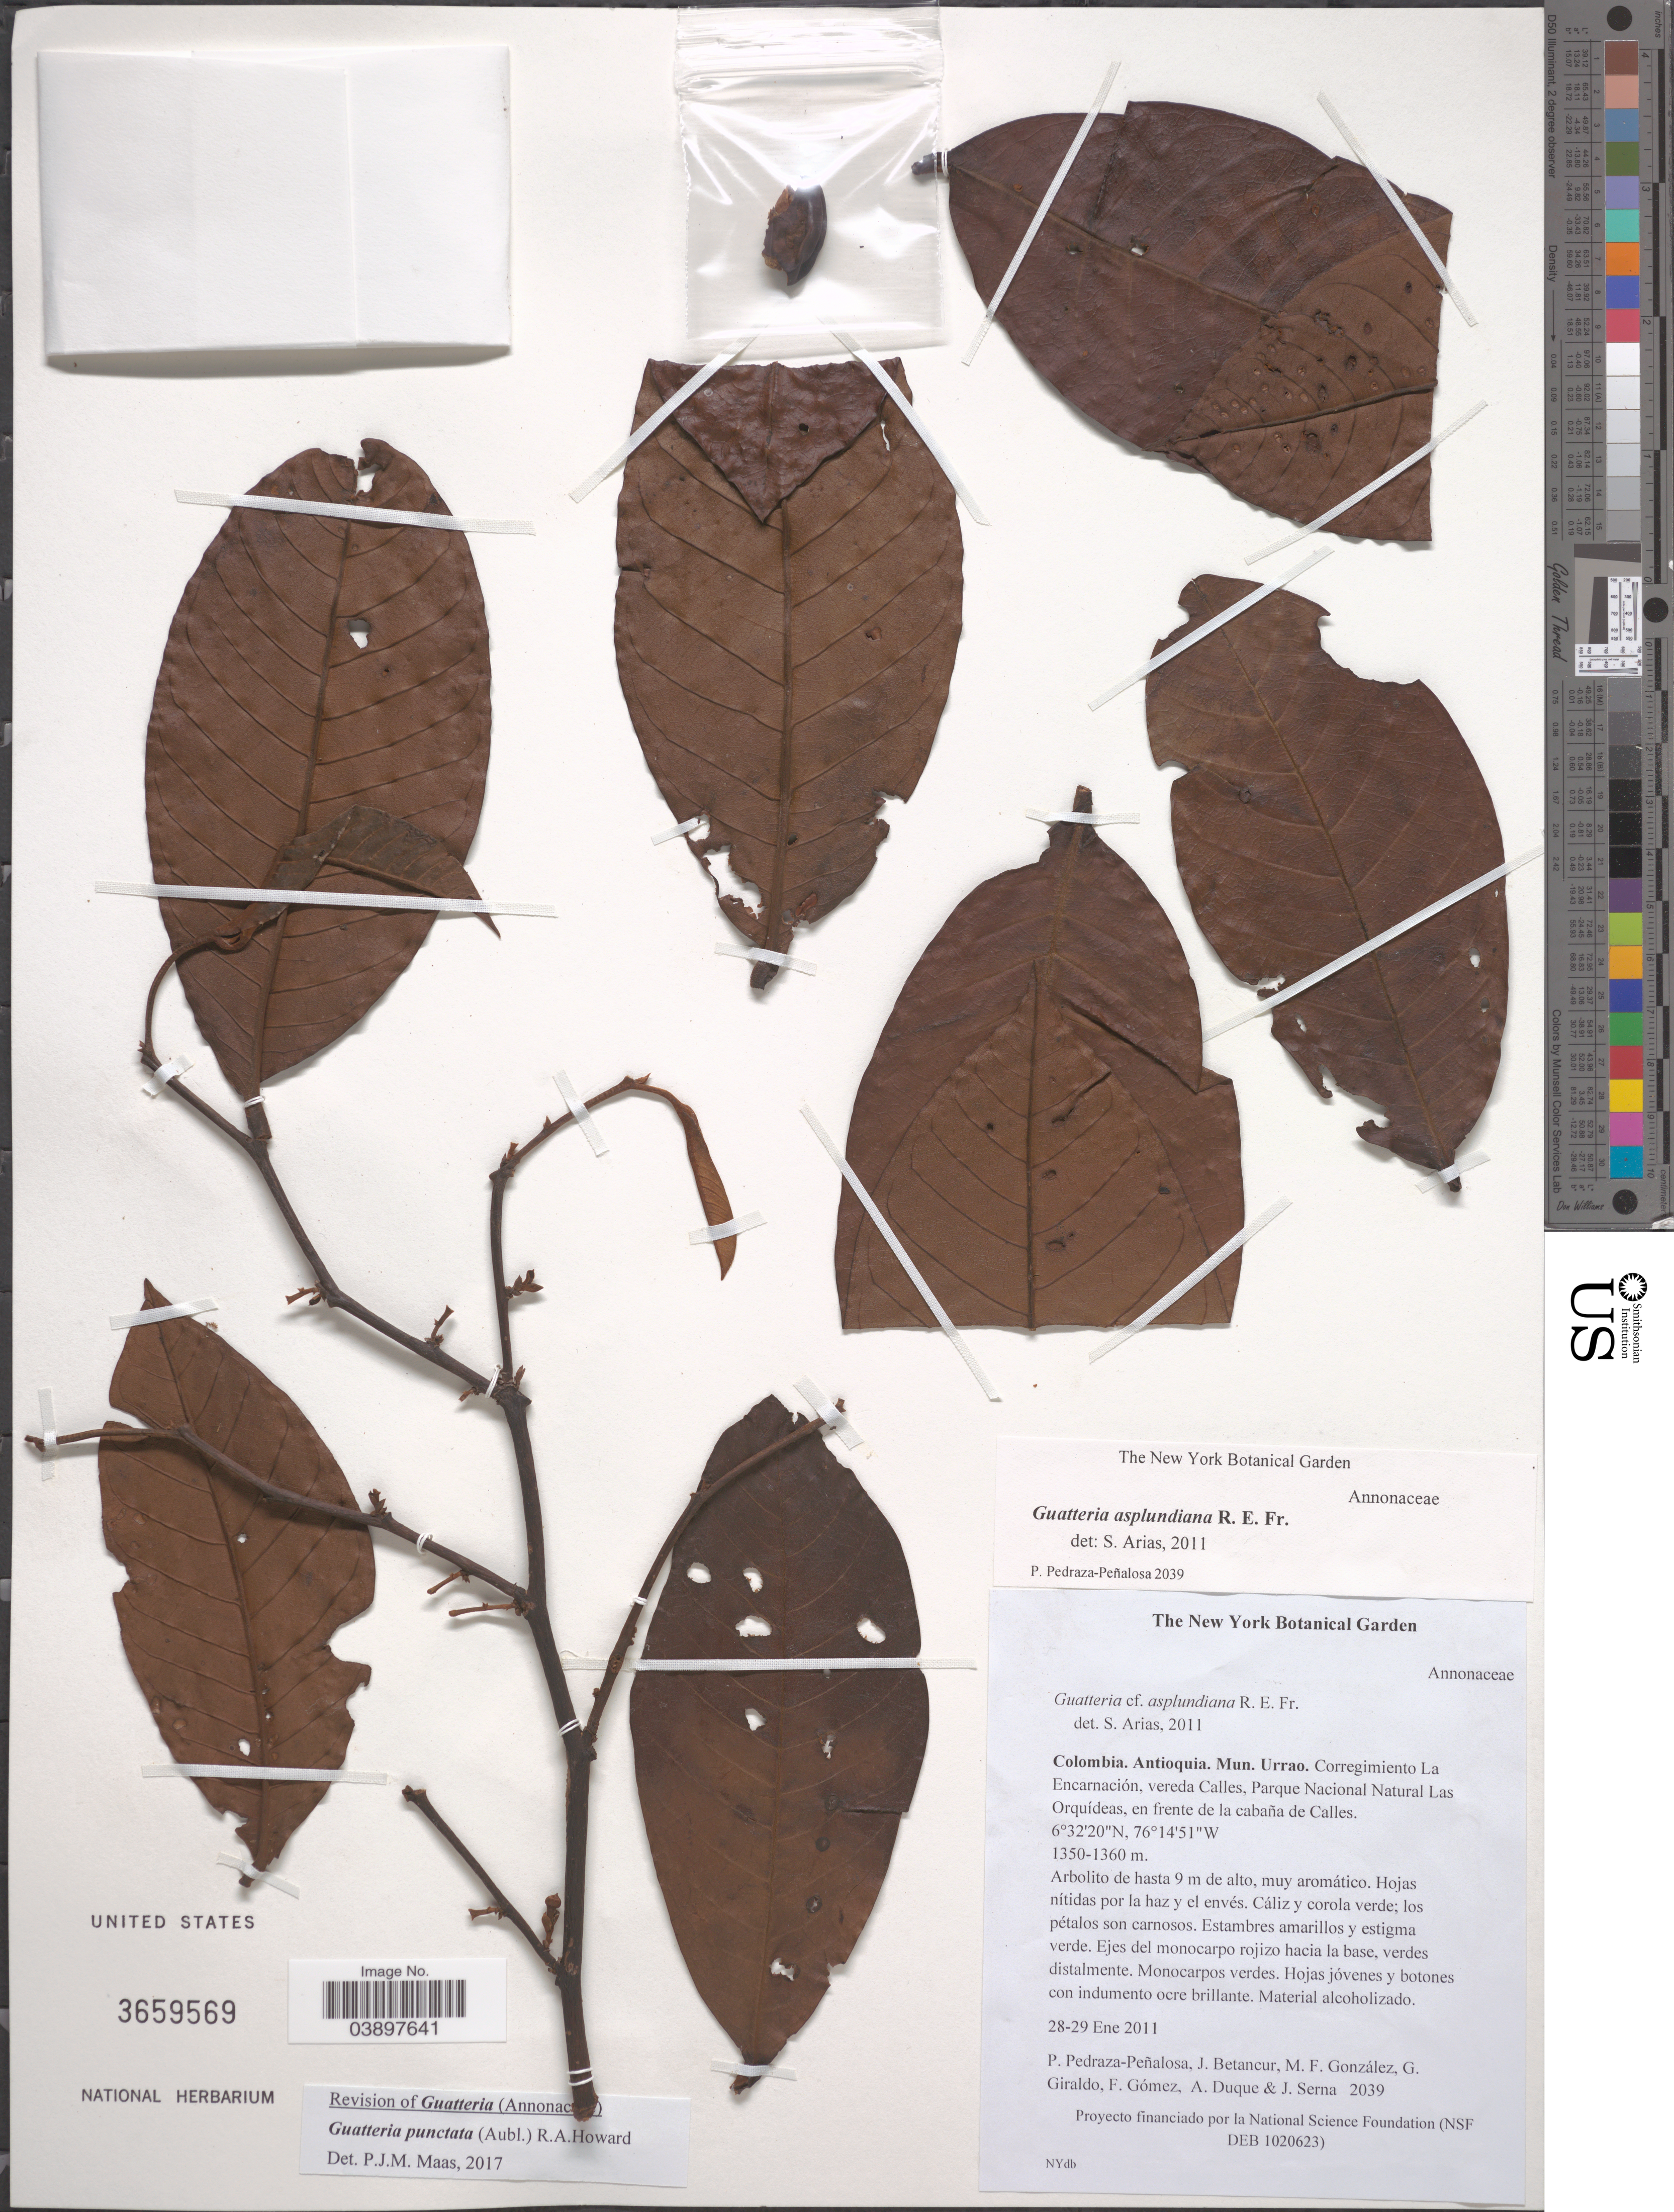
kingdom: Plantae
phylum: Tracheophyta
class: Magnoliopsida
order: Magnoliales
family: Annonaceae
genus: Guatteria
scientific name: Guatteria punctata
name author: (Aubl.) R.A. Howard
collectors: P. Pedraza-Peñalosa, J. Betancur, M. Gonzalez, G. Giraldo & et al.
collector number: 2039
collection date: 2011-01-28/2011-01-29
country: Colombia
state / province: Antioquia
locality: Mun. Urrao. Corregimiento La Encarnación, vereda Calles, Parque Nacional Natural Las Orquídeas, en frente de la cabaña de Calles.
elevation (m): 1350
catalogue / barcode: US 3659569